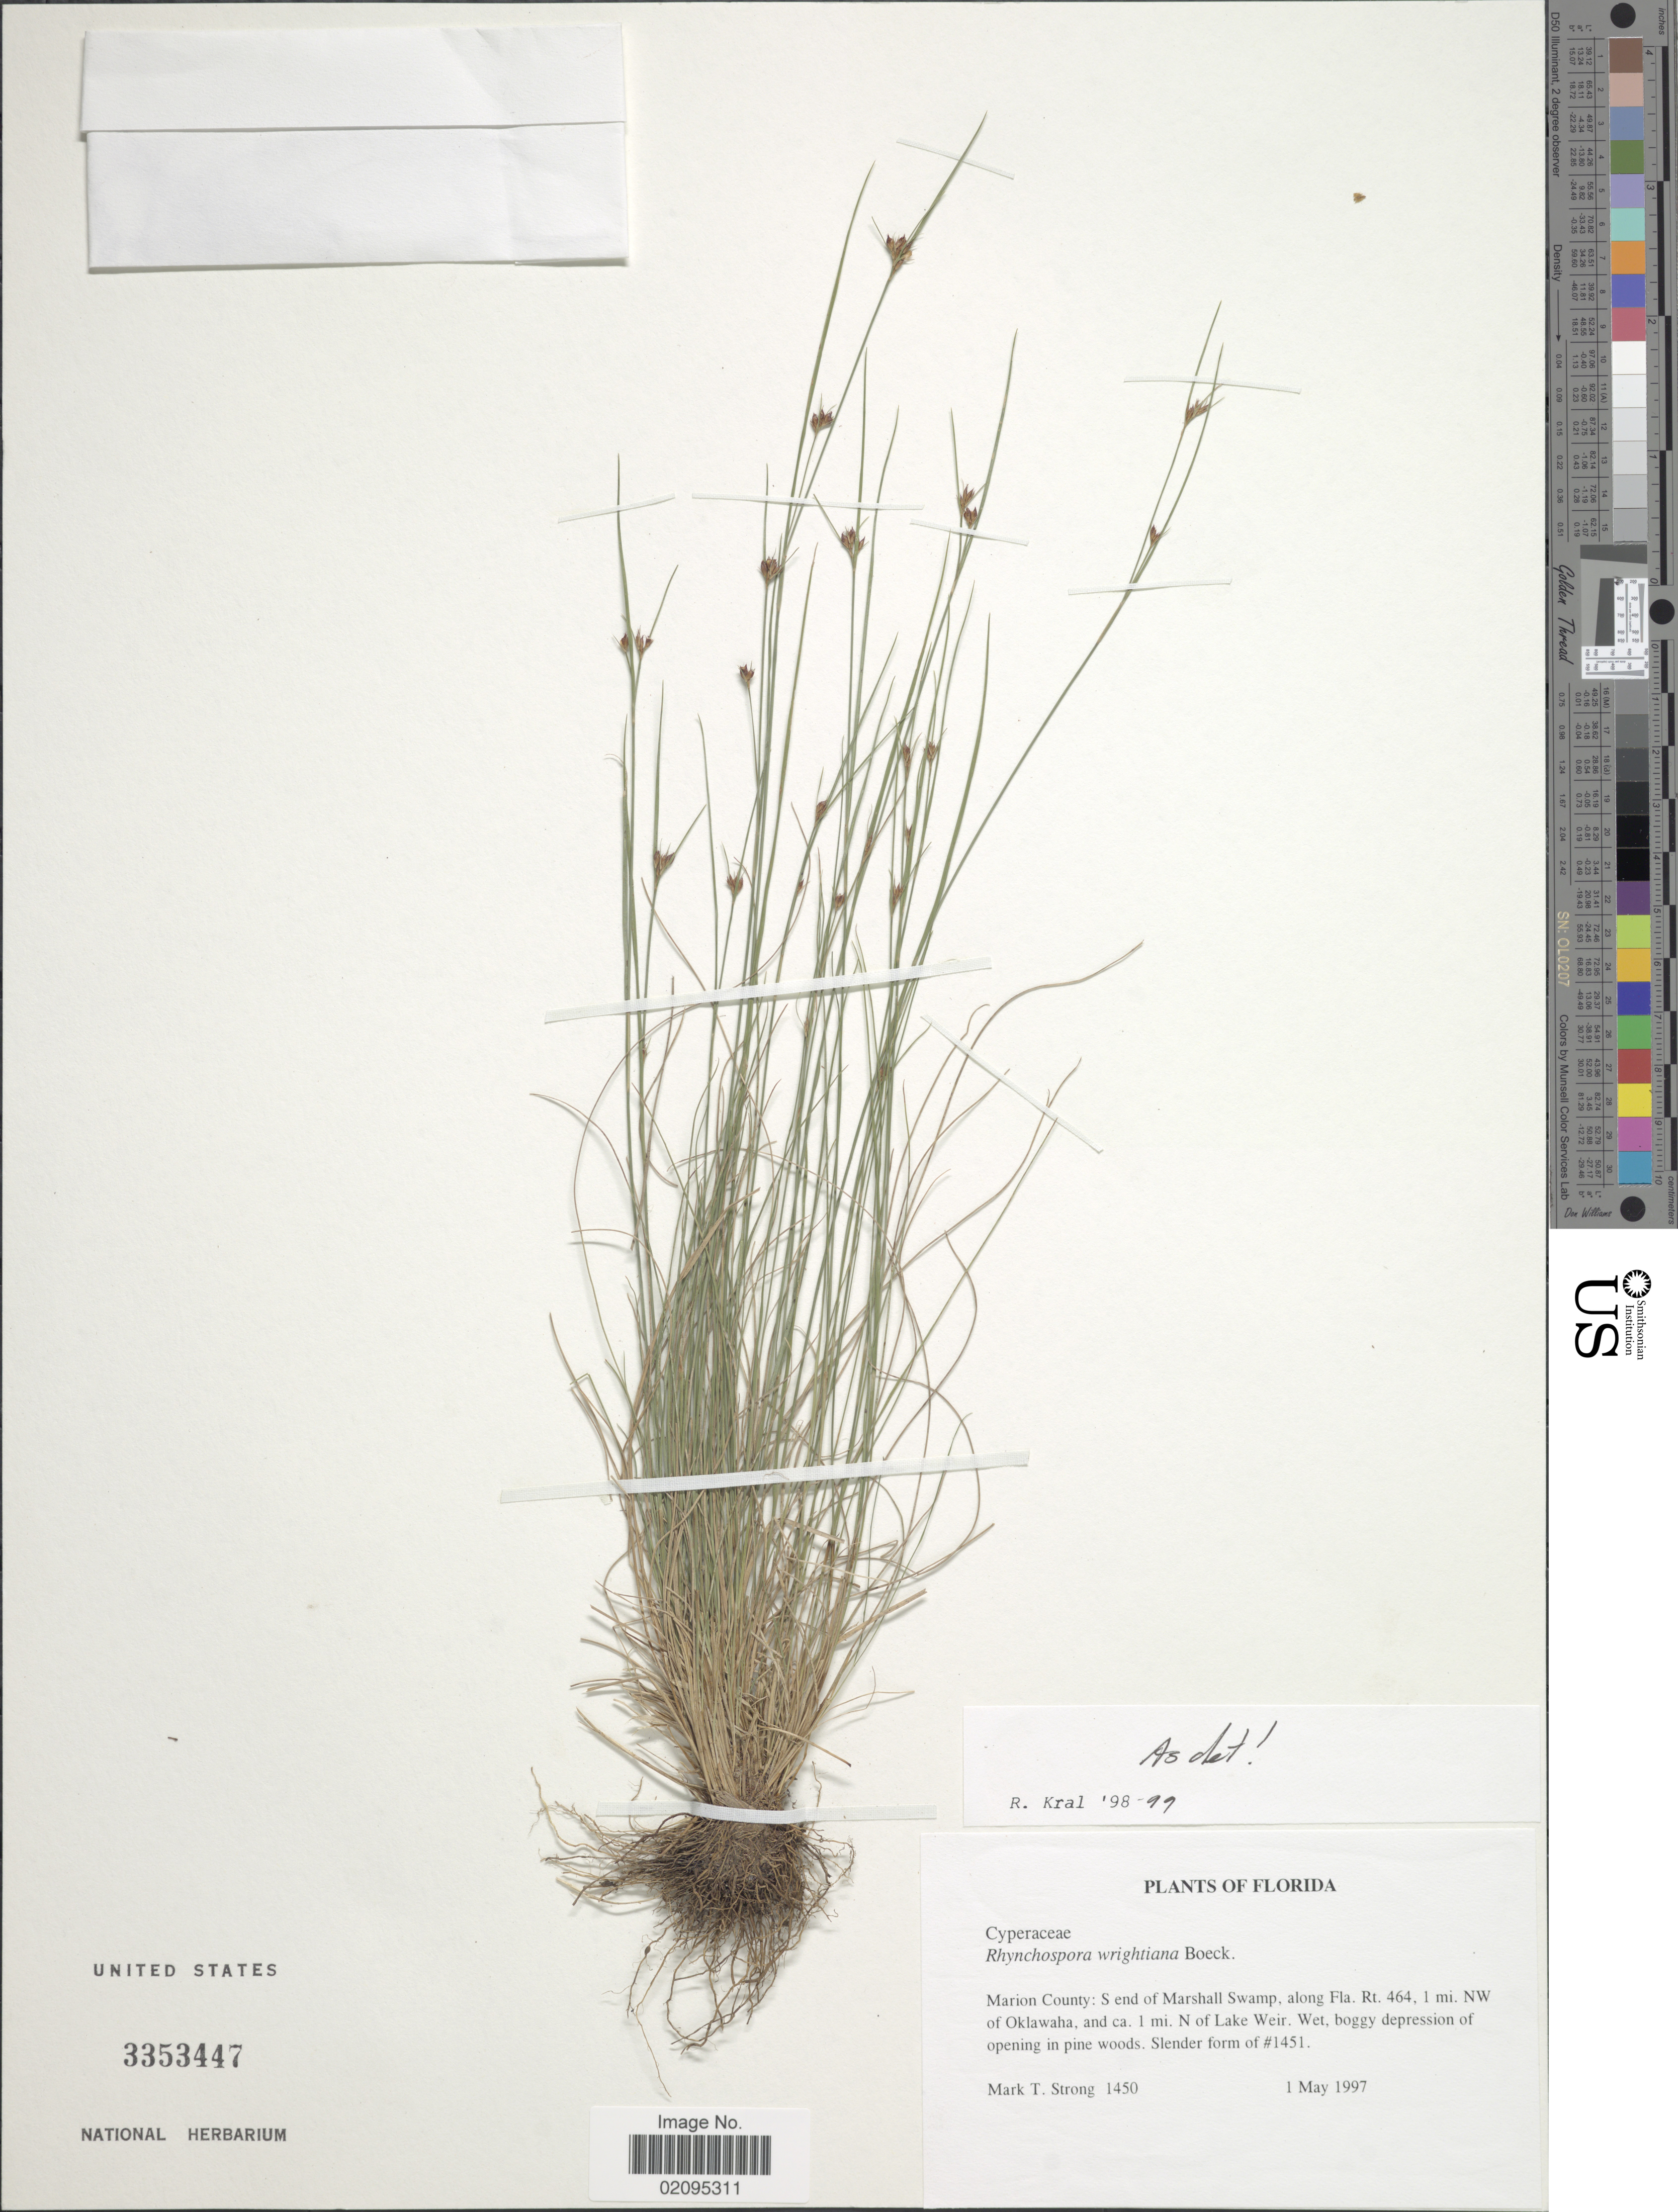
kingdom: Plantae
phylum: Tracheophyta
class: Liliopsida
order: Poales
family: Cyperaceae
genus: Rhynchospora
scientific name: Rhynchospora wrightiana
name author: Boeckeler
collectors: M. T. Strong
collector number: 1450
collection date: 1997-05-01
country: United States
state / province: Florida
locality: Marion County: S end of Marshall Swamp, along Fla. Rt. 464, 1 mi. NW of Oklawaha, and ca. 1 mi. N of Lake Weir, wet, boggy depression of opening in pine woods.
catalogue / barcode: US 3353447